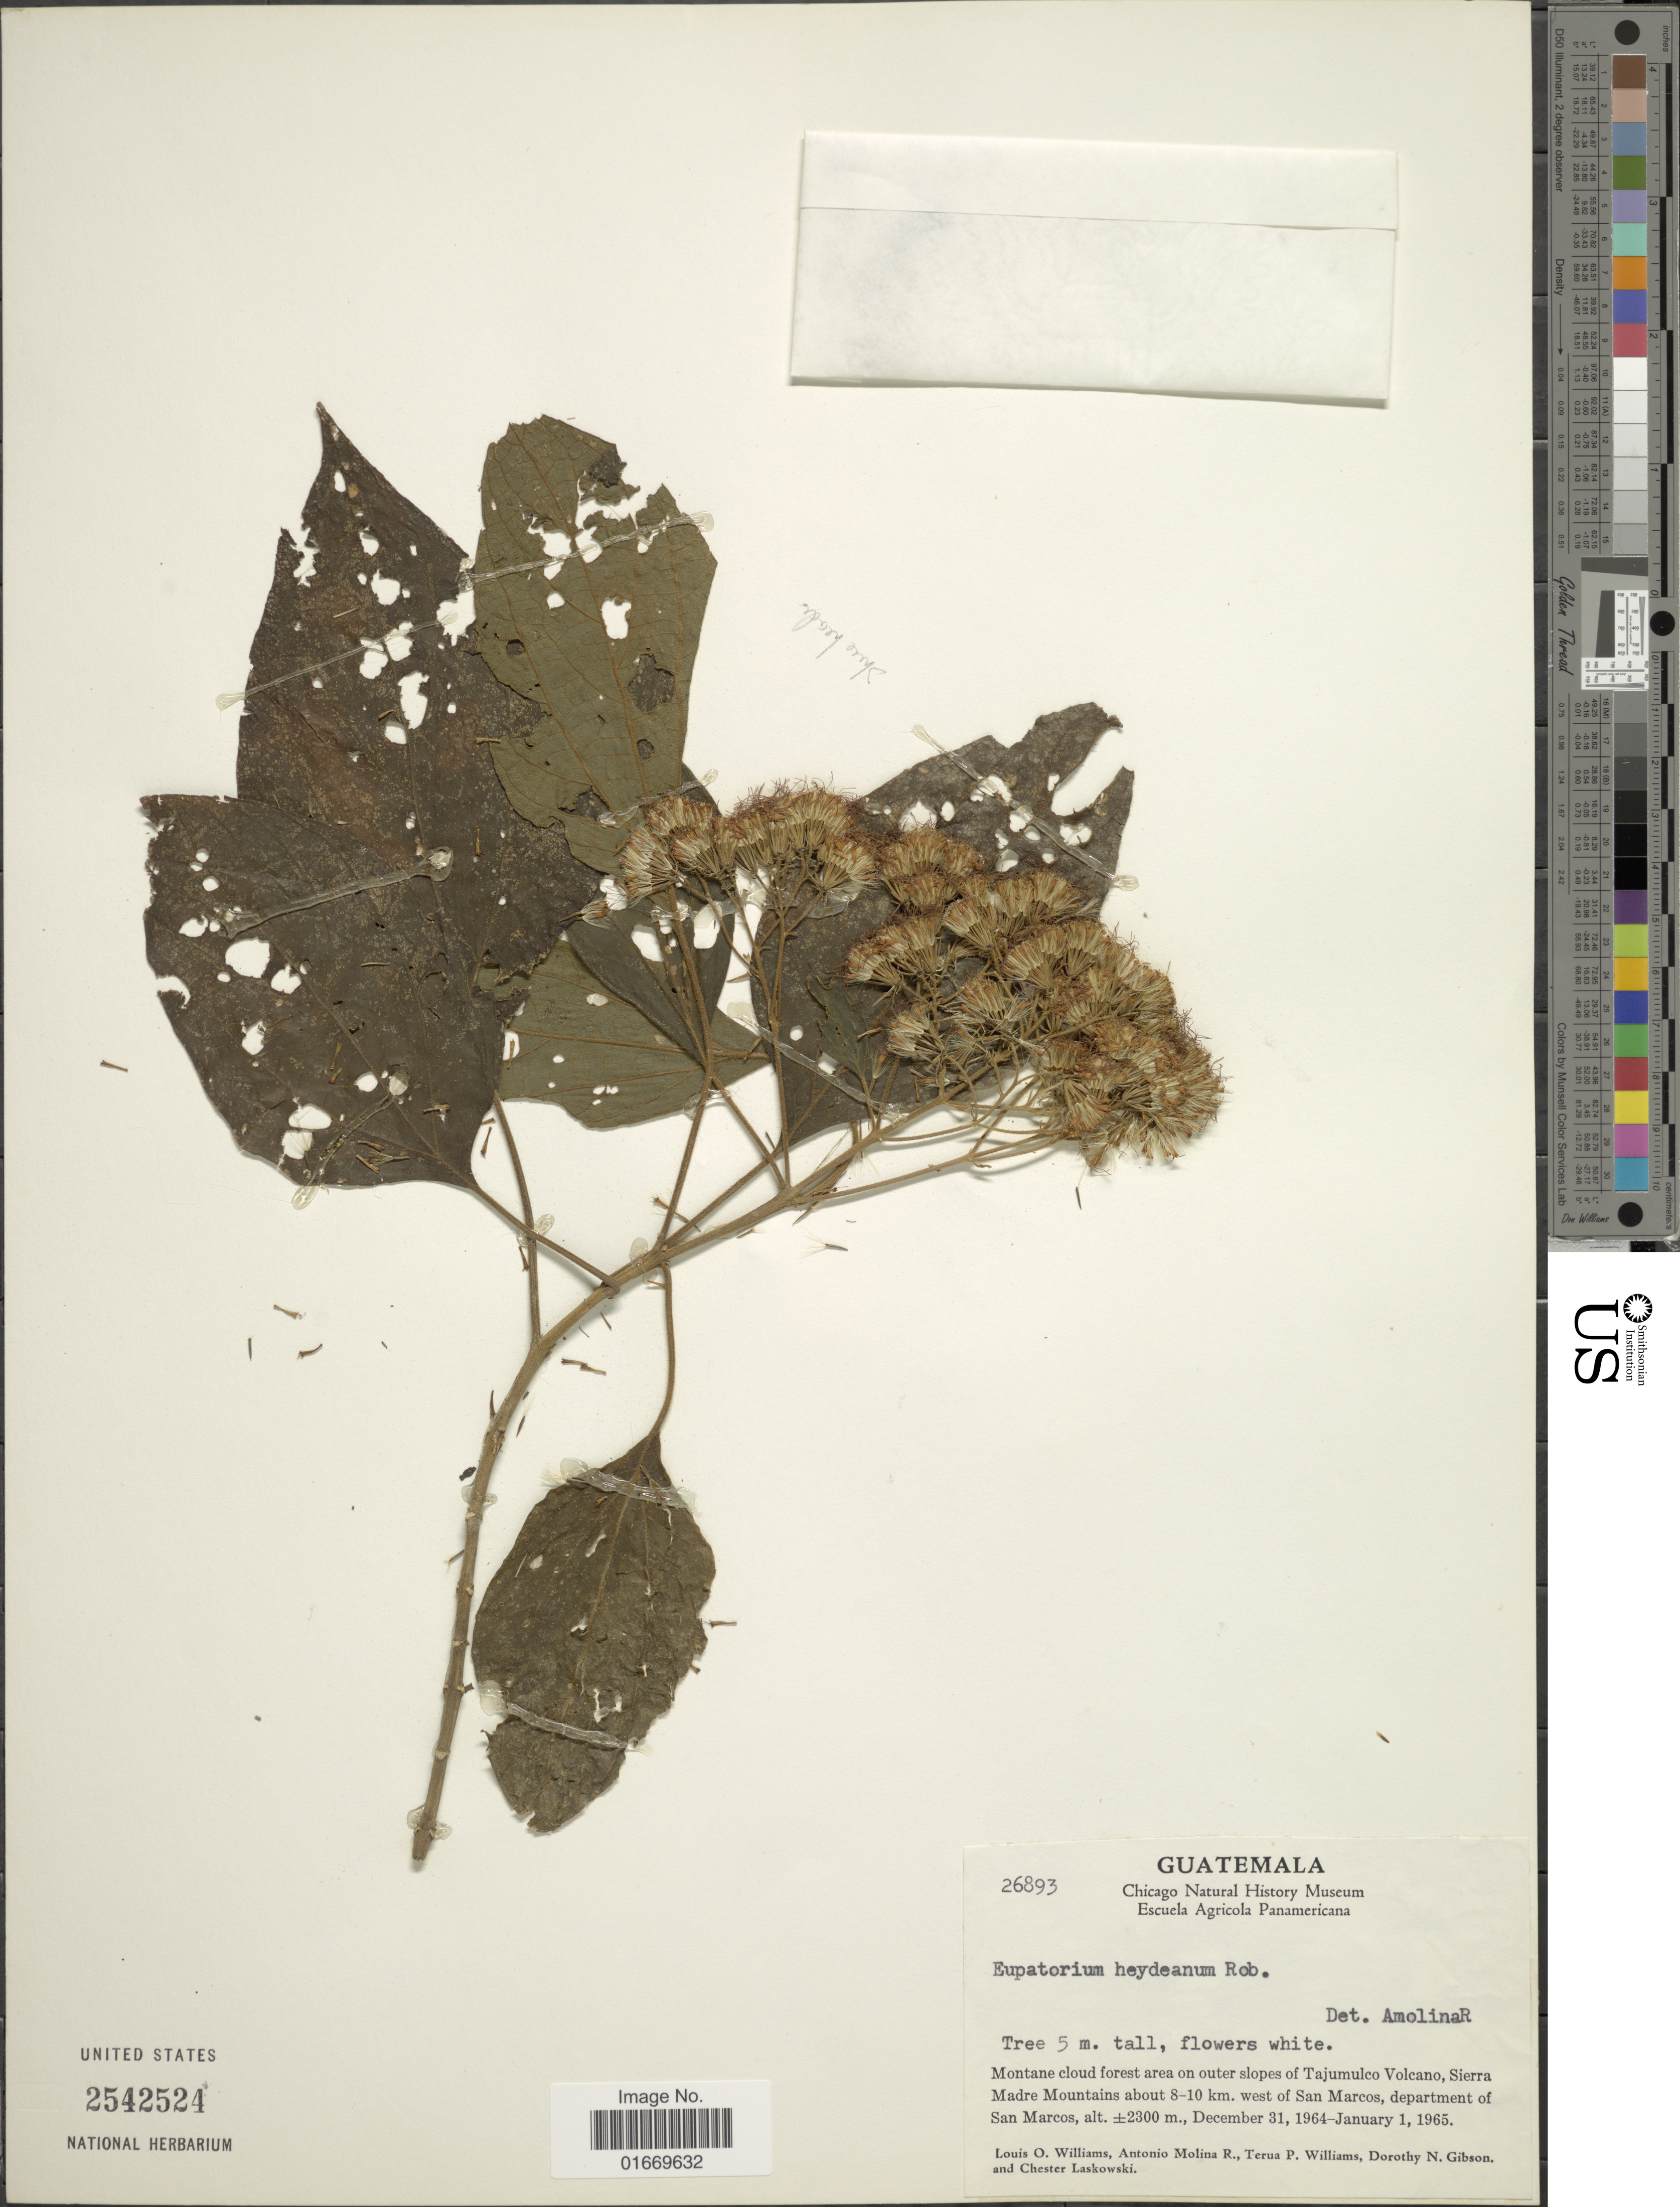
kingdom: Plantae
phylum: Tracheophyta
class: Magnoliopsida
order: Asterales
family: Asteraceae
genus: Amolinia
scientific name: Amolinia heydeana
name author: (B.L. Rob.) R.M. King & H. Rob.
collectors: L. O. Williams, A. Molina R., T. P. Williams, D. N. Gibson & C. Laskowski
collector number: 26893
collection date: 1964-12-31/1965-01-01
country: Guatemala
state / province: San Marcos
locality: Guatemala. Montane cloud forest area on outer slopes of Tajamumulco Volcano, Sierra Madre Mountains about 8-10km. west of San Marcas, department of San Marcos.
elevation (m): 2300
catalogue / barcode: US 2542524